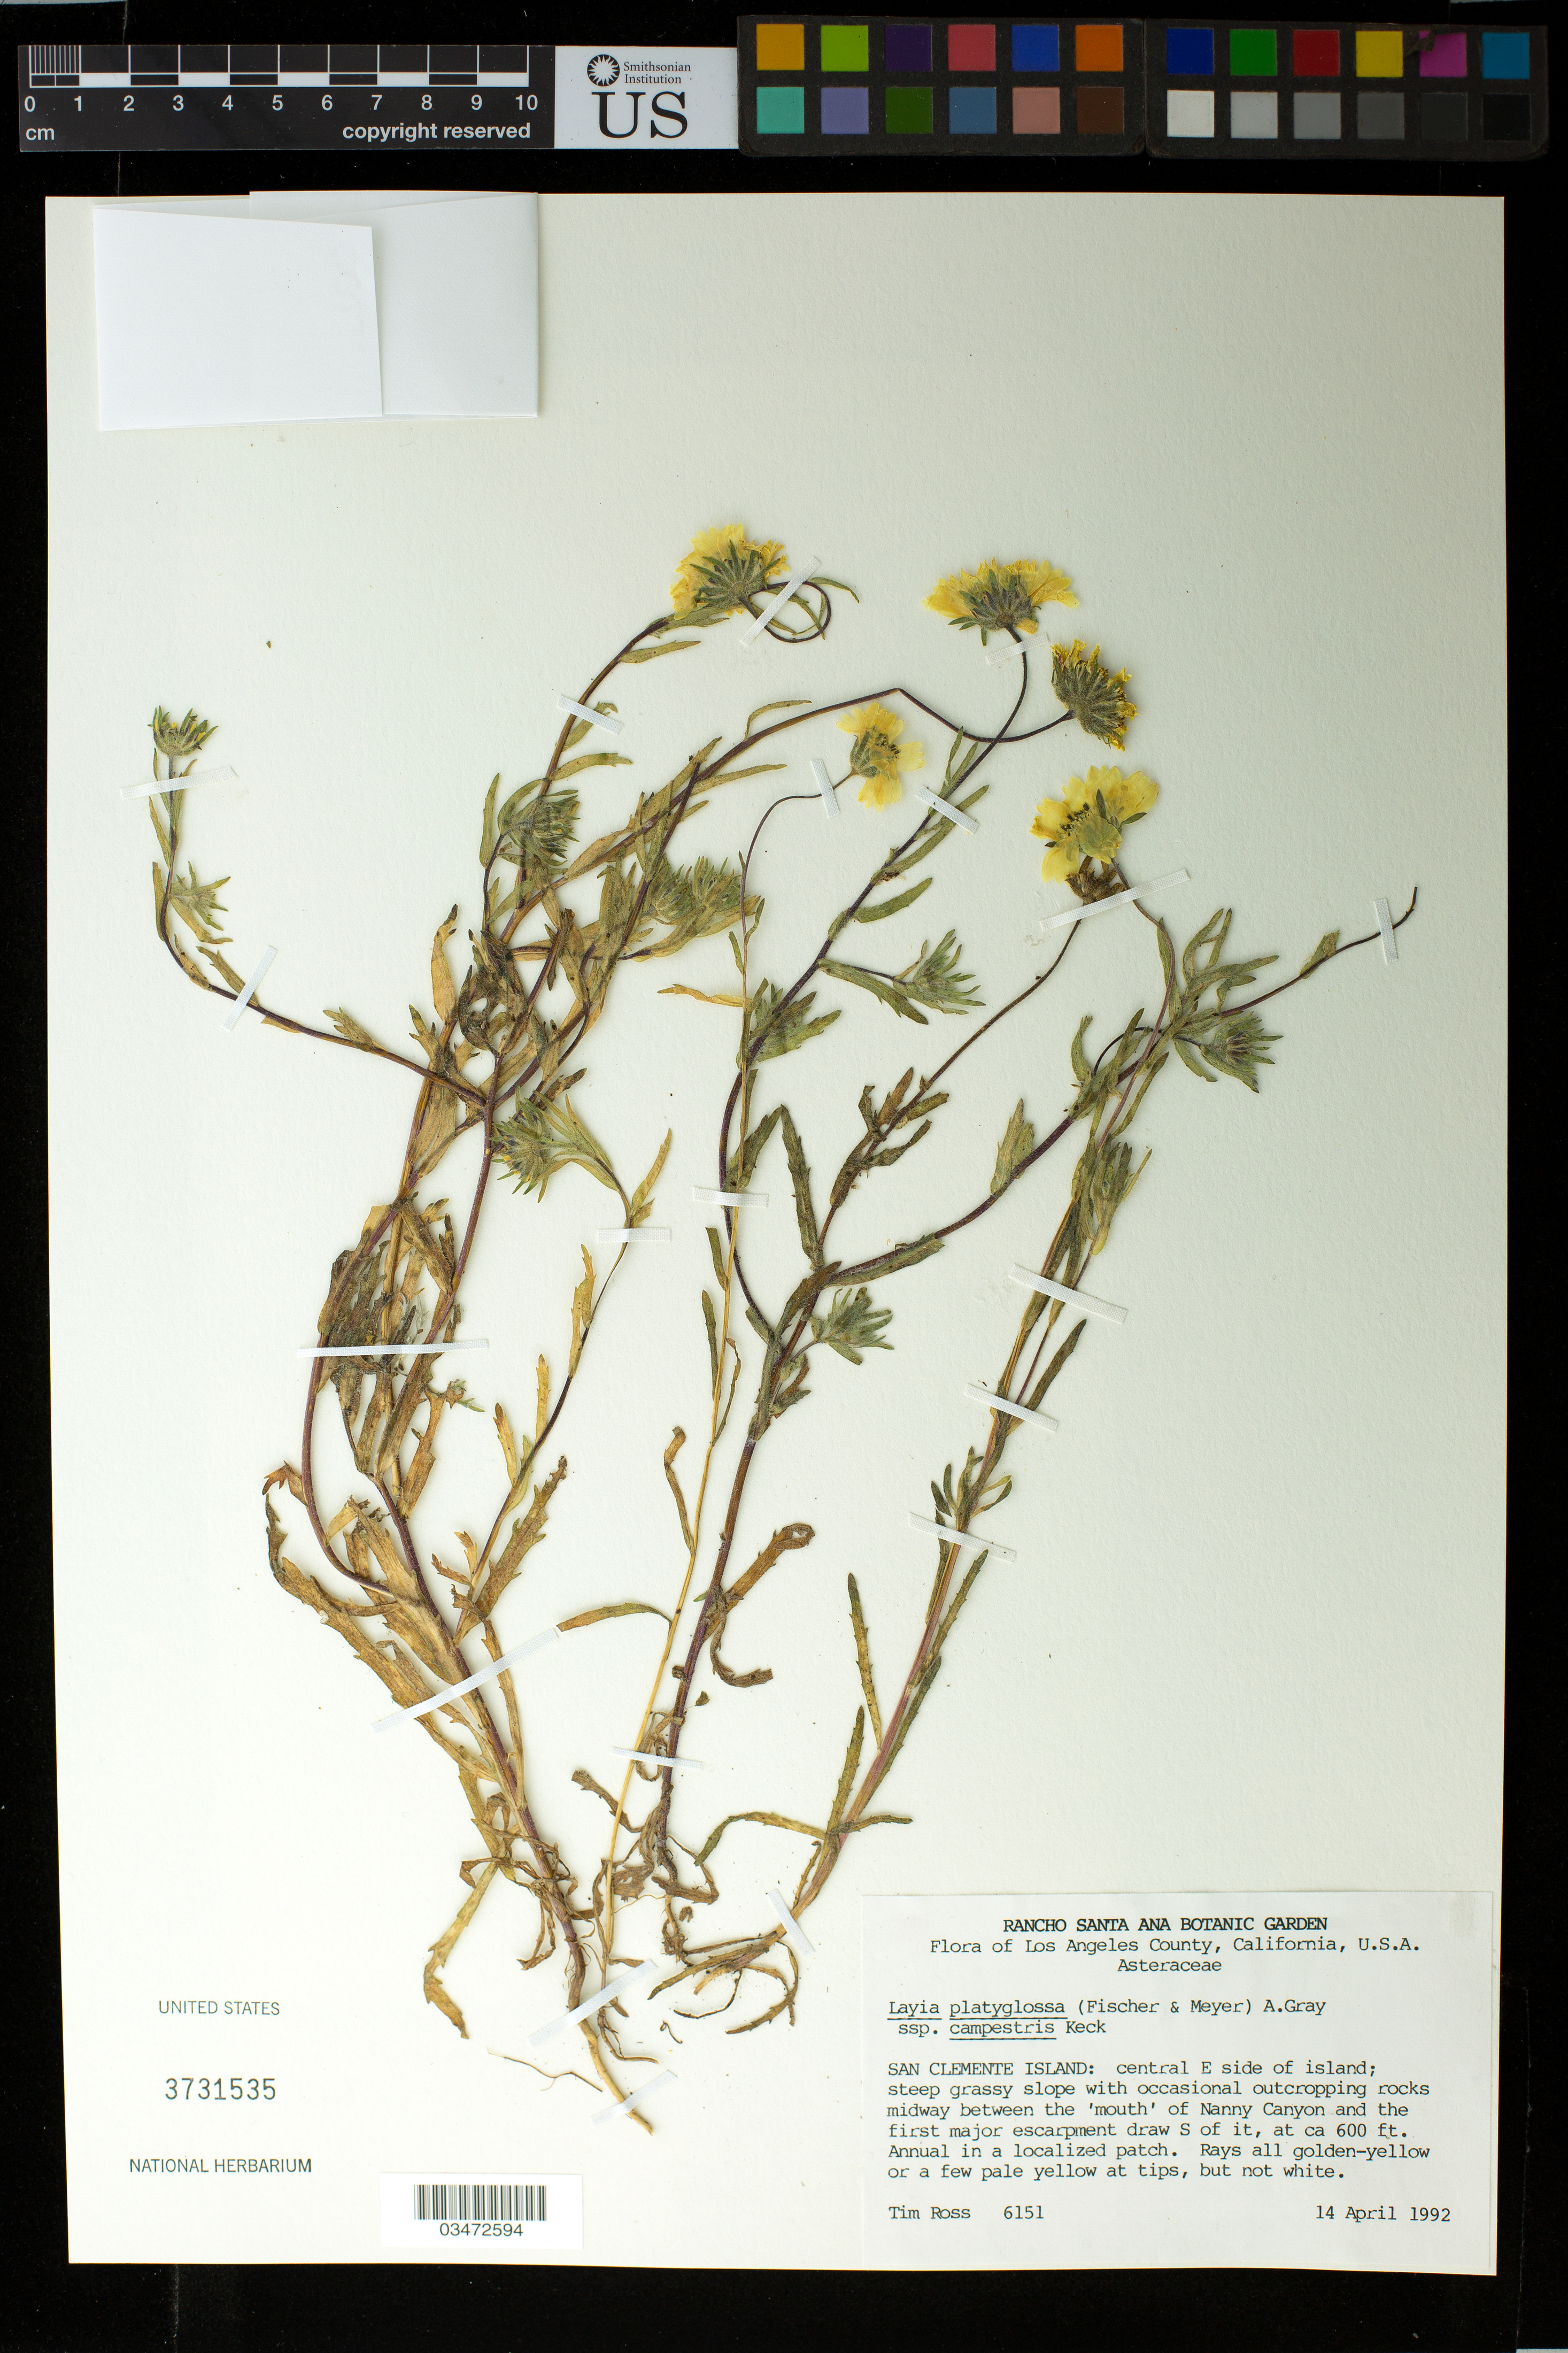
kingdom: Plantae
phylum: Tracheophyta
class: Magnoliopsida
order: Asterales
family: Asteraceae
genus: Layia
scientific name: Layia platyglossa subsp. campestris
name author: D.D. Keck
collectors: T. Ross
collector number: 6151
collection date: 1992-04-14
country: United States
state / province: California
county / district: Los Angeles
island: San Clemente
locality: San Clemente Island: central E side of island; steep grassy slope with occasional outcropping rocks midway between the 'mouth' of Nanny Canyon and the first major escarpment draw S of it.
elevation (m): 183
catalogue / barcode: US 3731535